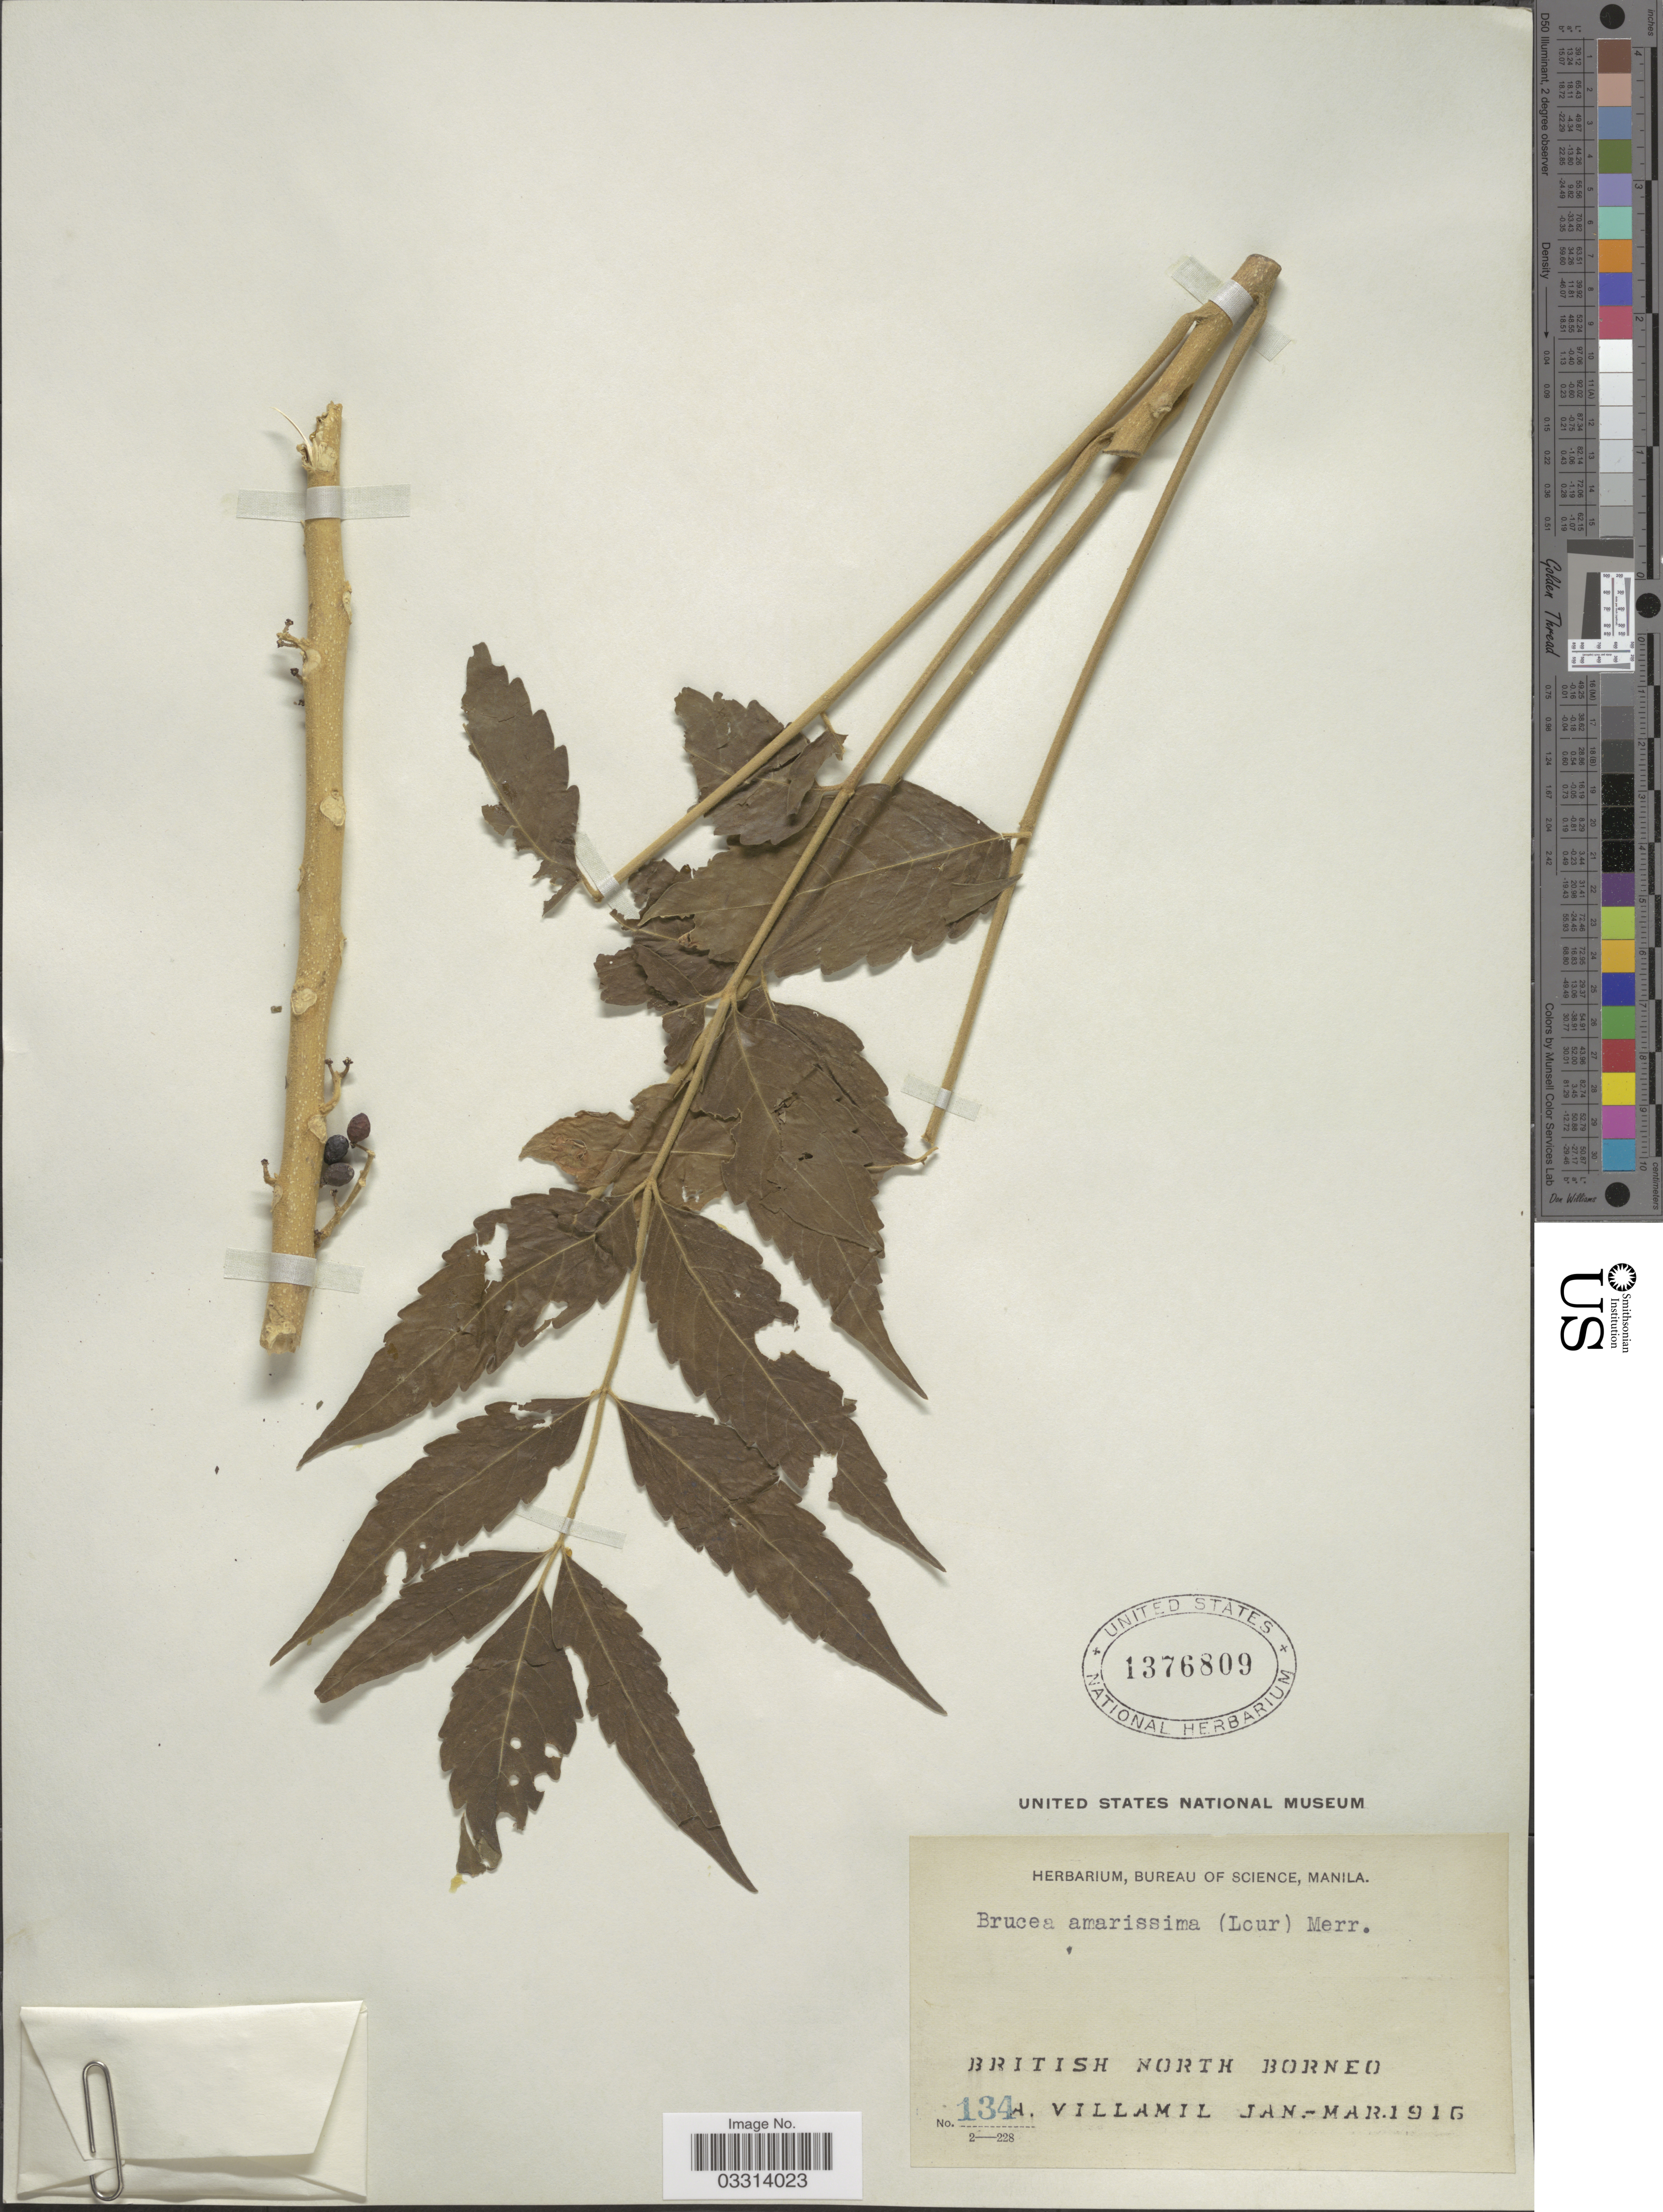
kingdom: Plantae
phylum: Tracheophyta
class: Magnoliopsida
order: Sapindales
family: Simaroubaceae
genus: Brucea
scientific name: Brucea javanica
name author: (L.) Merr.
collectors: A. Villamil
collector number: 134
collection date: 1916-01/1916-03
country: Malaysia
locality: British North Borneo.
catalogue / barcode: US 1376809